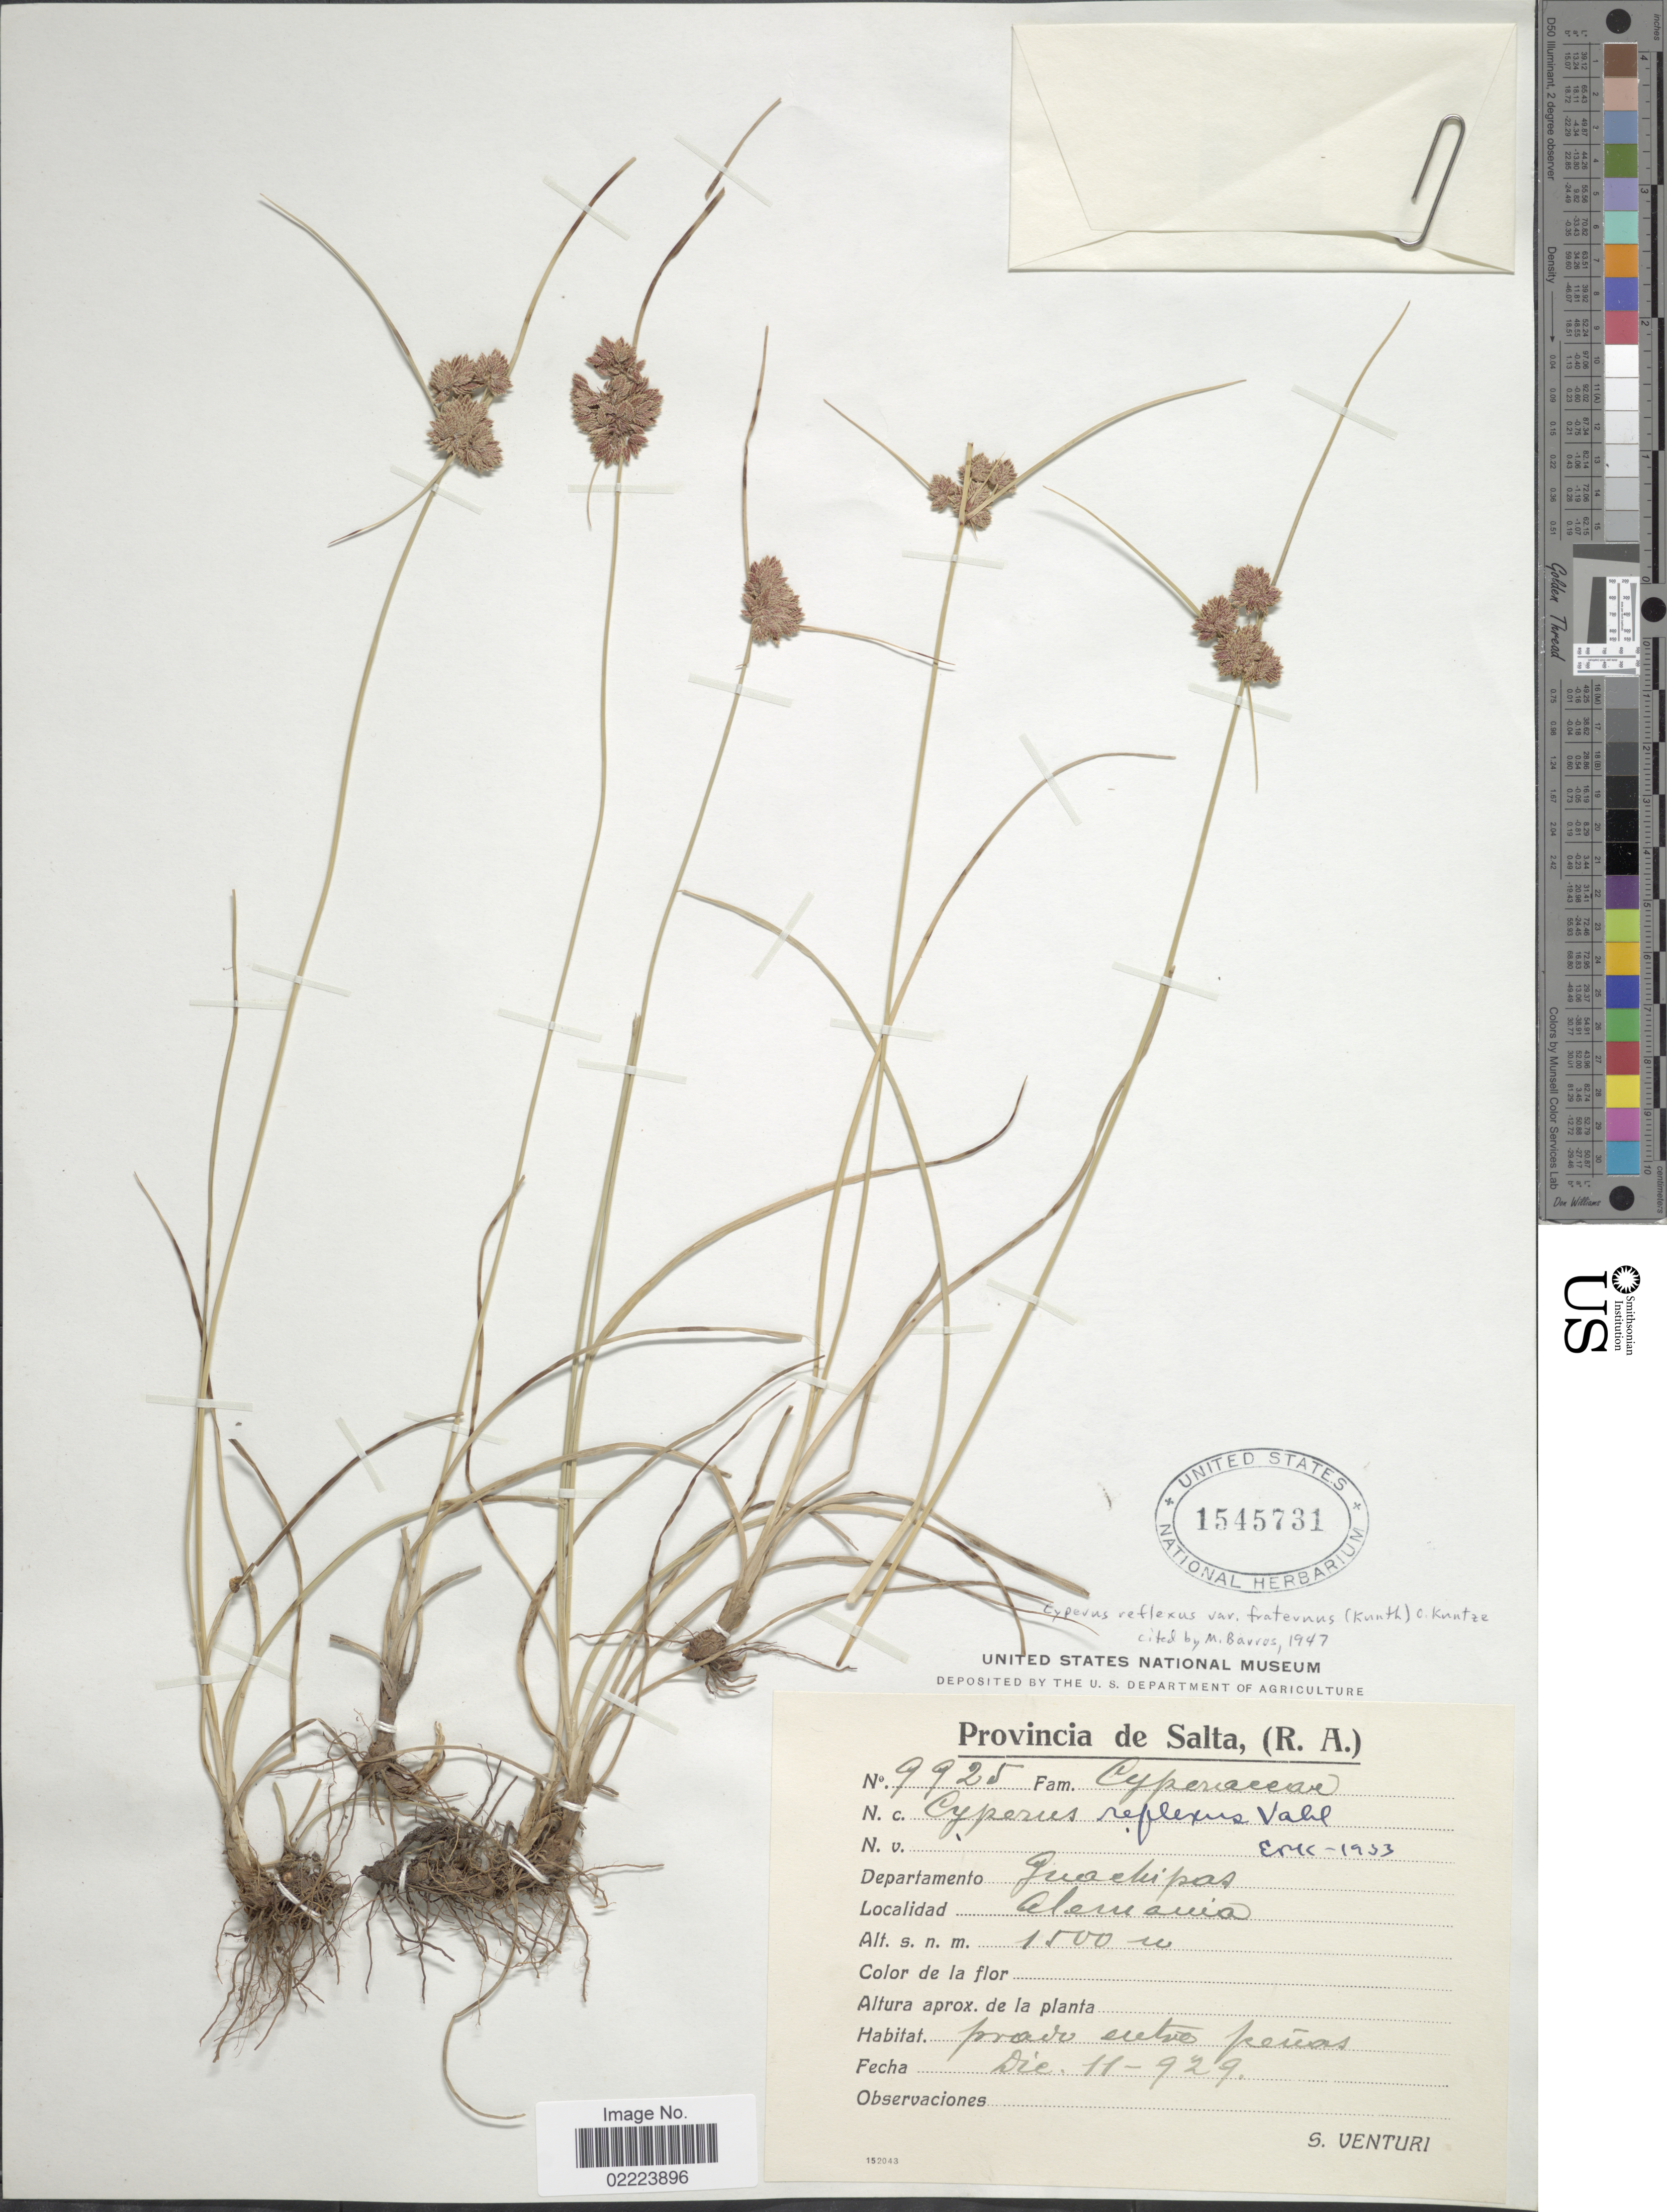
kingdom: Plantae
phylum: Tracheophyta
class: Liliopsida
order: Poales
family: Cyperaceae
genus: Cyperus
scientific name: Cyperus reflexus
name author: Vahl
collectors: S. Venturi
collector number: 9925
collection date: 1929-12-11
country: Argentina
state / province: Salta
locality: (R.A.) Departamento Guachipas, Alemania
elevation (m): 1500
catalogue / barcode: US 1545731